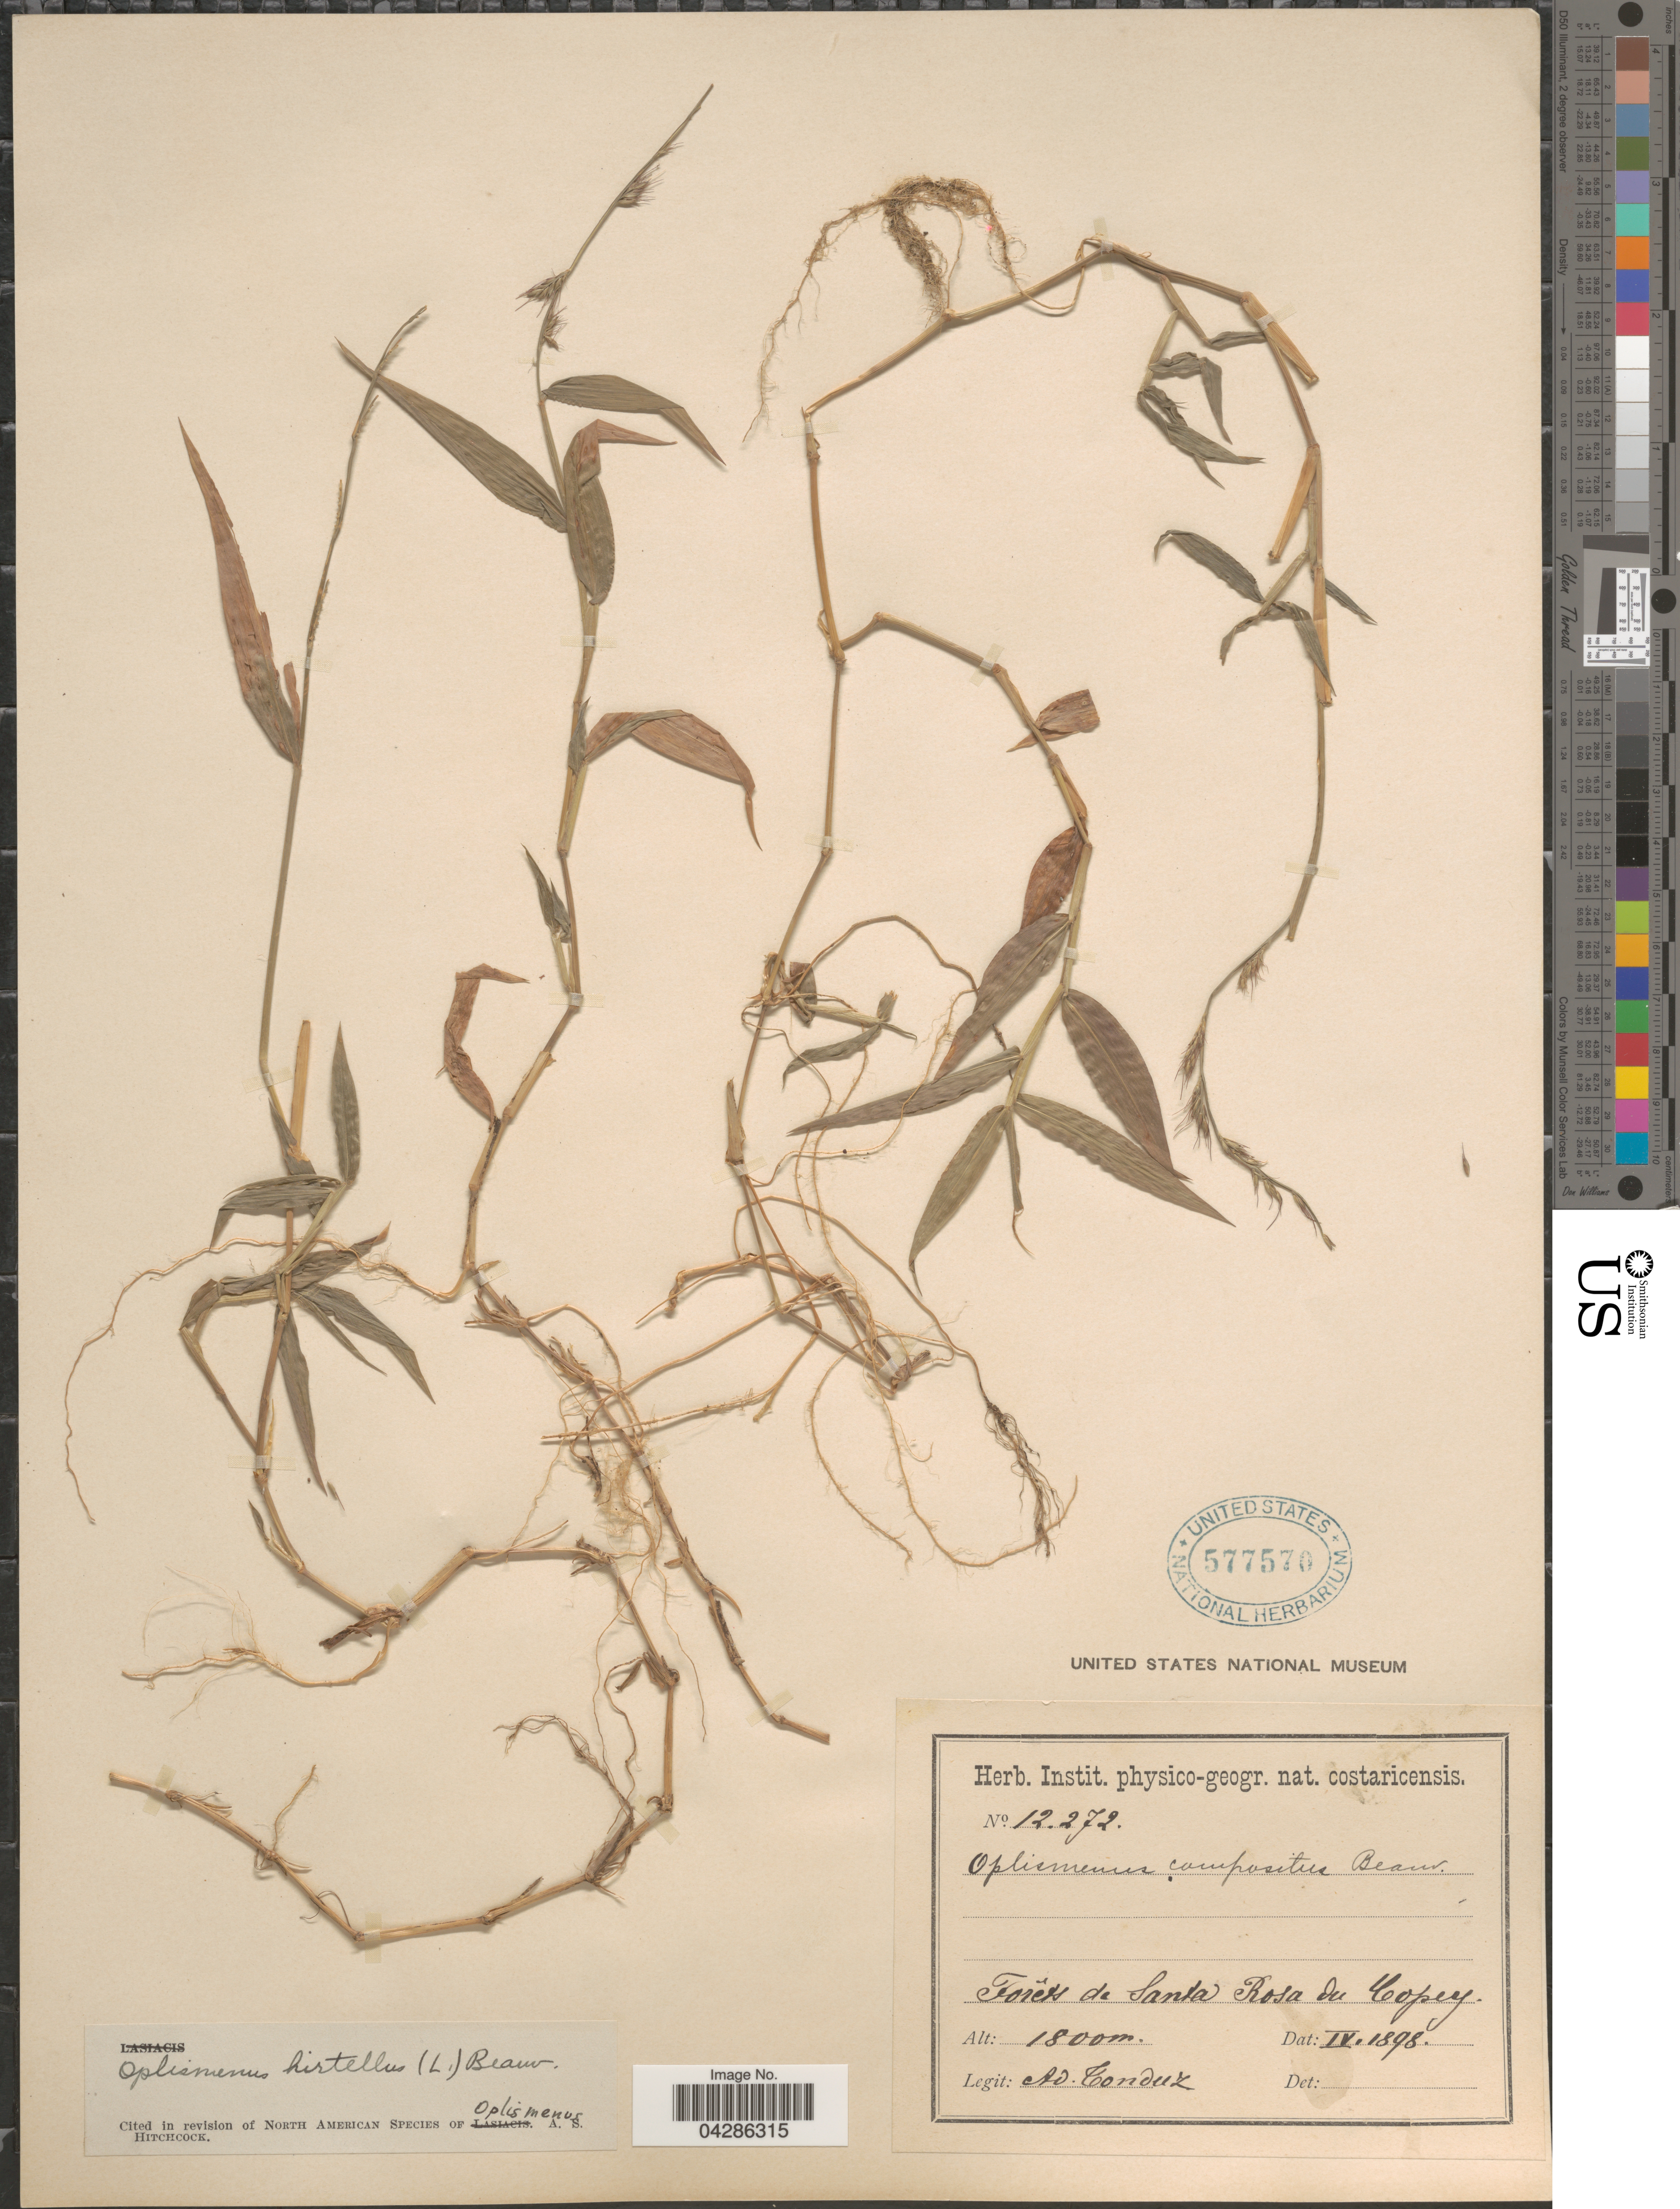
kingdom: Plantae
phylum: Tracheophyta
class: Liliopsida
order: Poales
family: Poaceae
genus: Oplismenus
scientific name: Oplismenus hirtellus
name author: (L.) P. Beauv.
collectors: A. Tonduz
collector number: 12272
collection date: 1898-04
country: Costa Rica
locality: Forêts de Santa Rosa du Copsey.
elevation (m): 1800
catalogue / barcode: US 577570